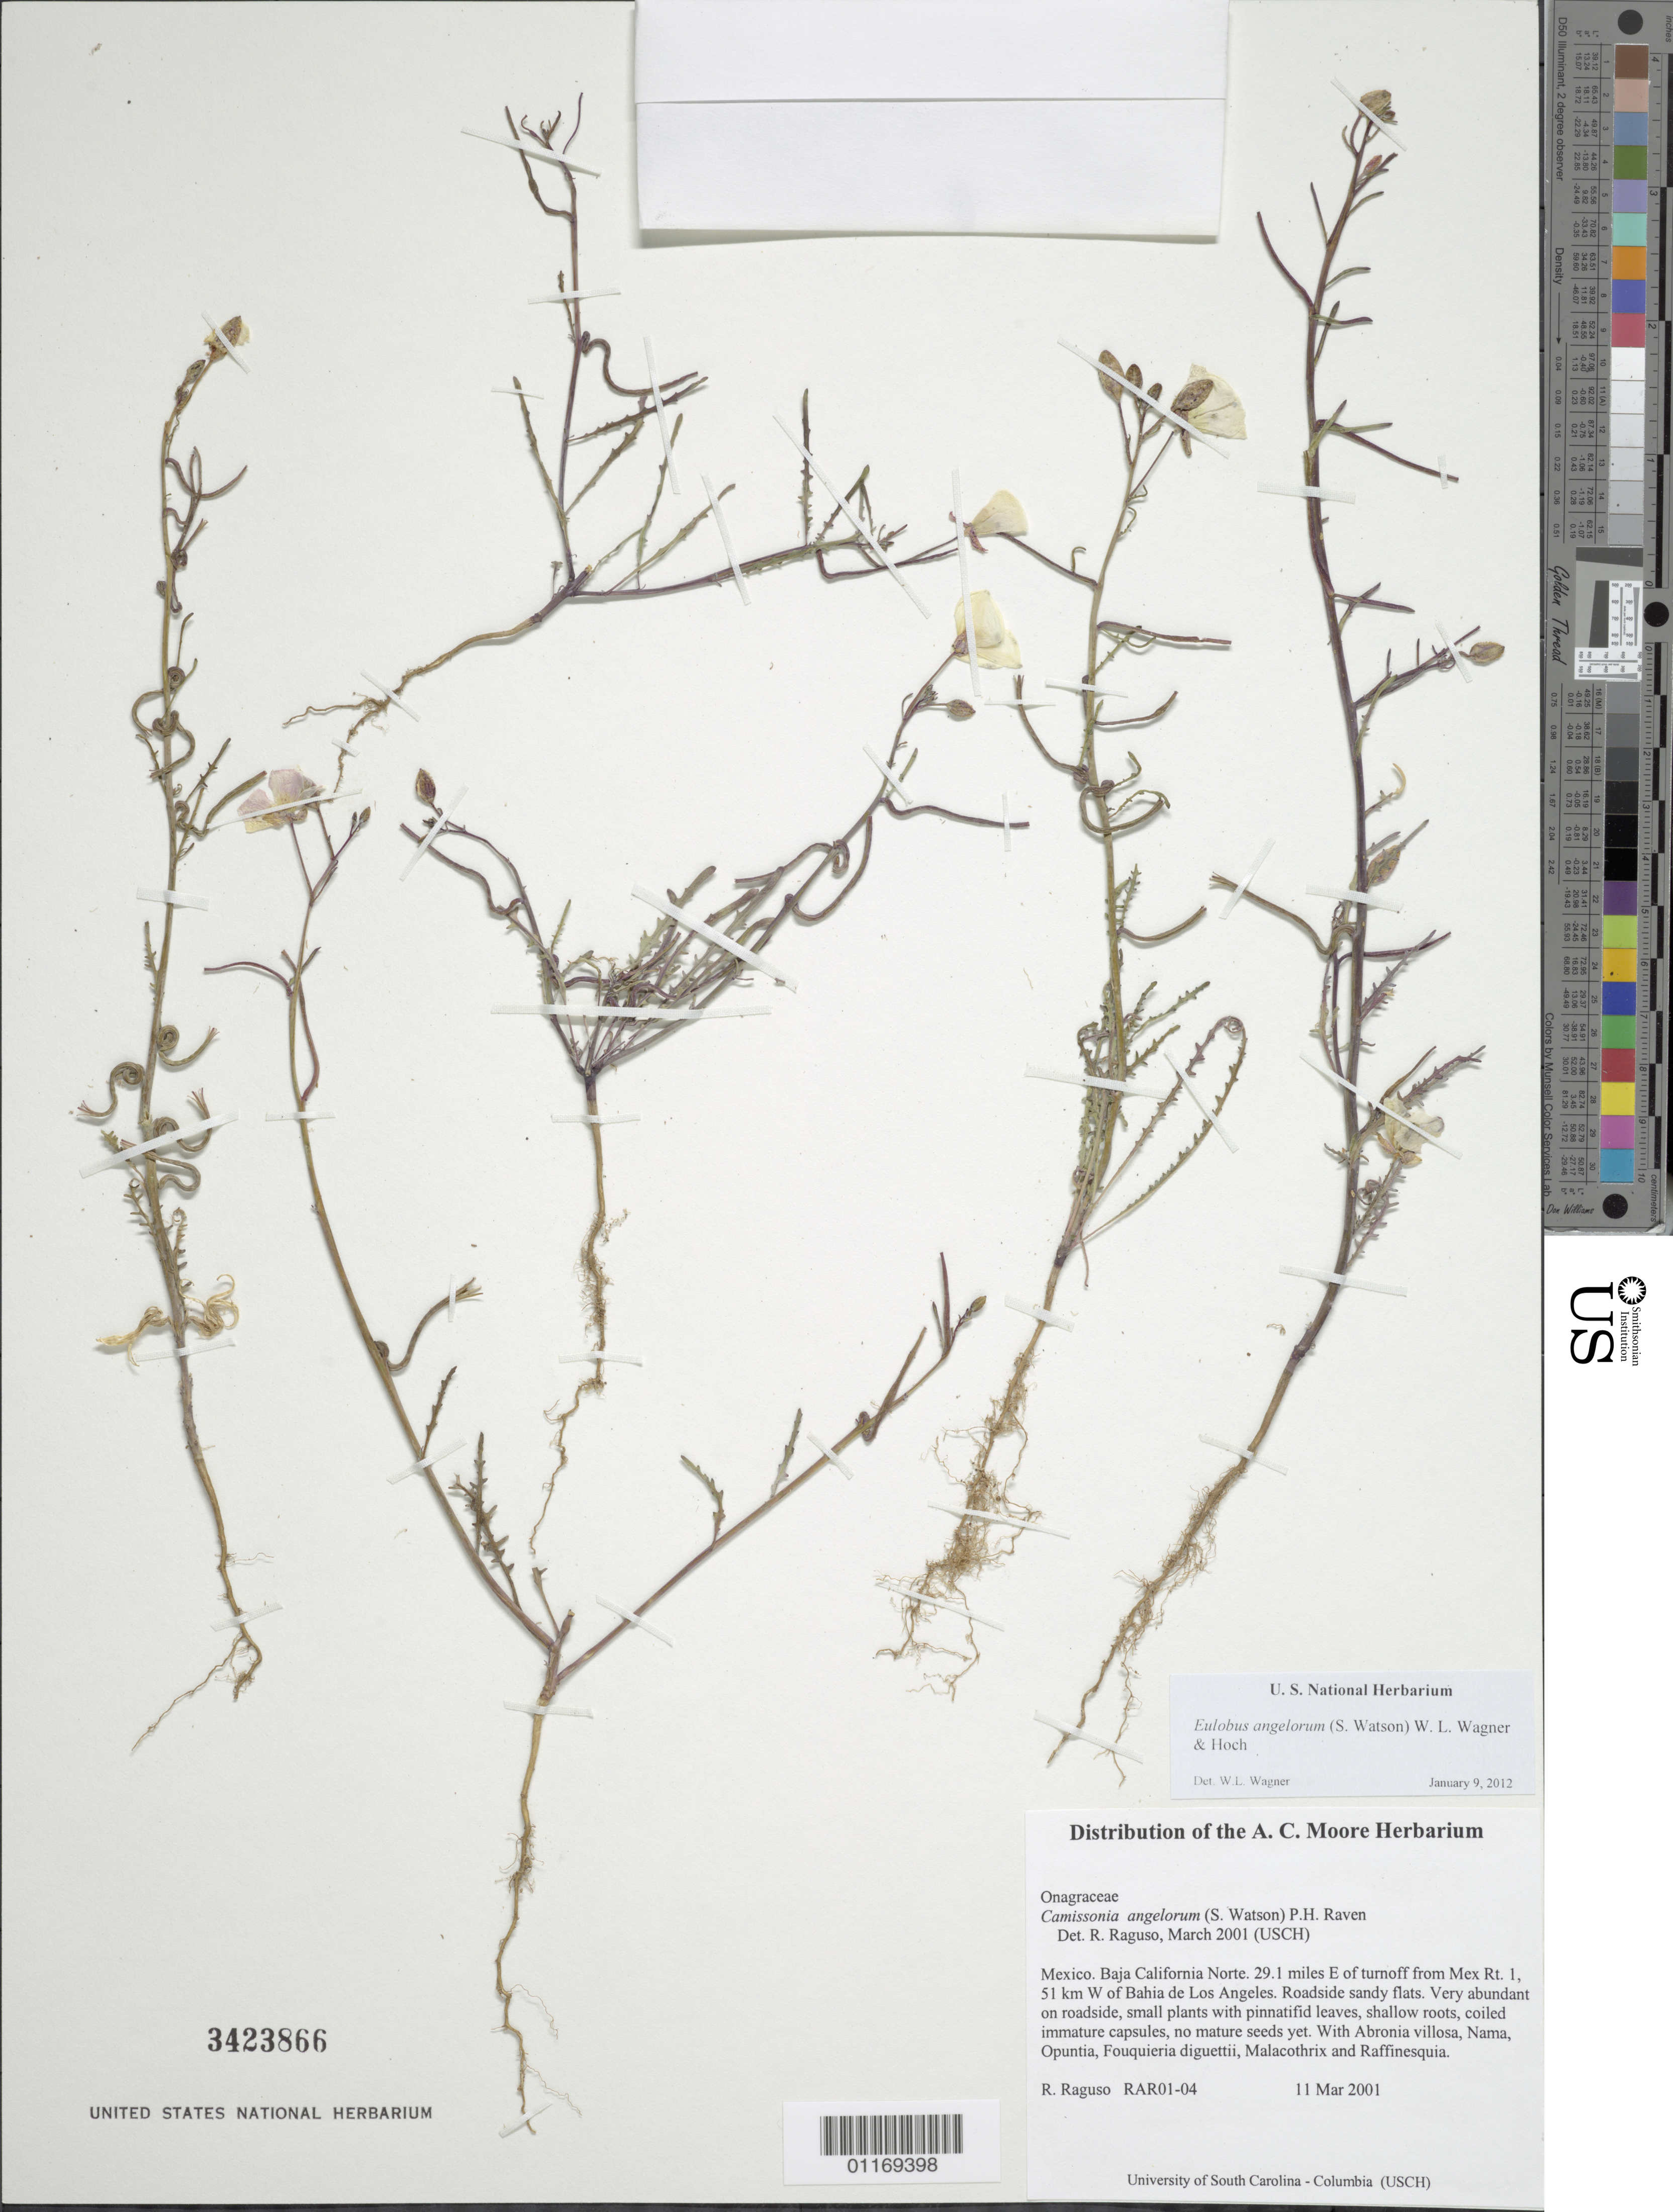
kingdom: Plantae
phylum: Tracheophyta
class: Magnoliopsida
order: Myrtales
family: Onagraceae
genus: Eulobus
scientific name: Eulobus angelorum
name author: (S. Watson) W.L. Wagner & Hoch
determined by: Wagner, W. L., (BOT), Smithsonian Institution - National Museum of Natural History (UNITED STATES)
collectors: R. Raguso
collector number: RAR01-04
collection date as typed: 11 Mar 2001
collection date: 2001-03-11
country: Mexico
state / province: Baja California Norte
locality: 29.1 miles E of turnoff from Mex Rt. 1, 51 km W of Bahia de Los Angeles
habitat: Roadside sandy flats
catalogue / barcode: US 3423866